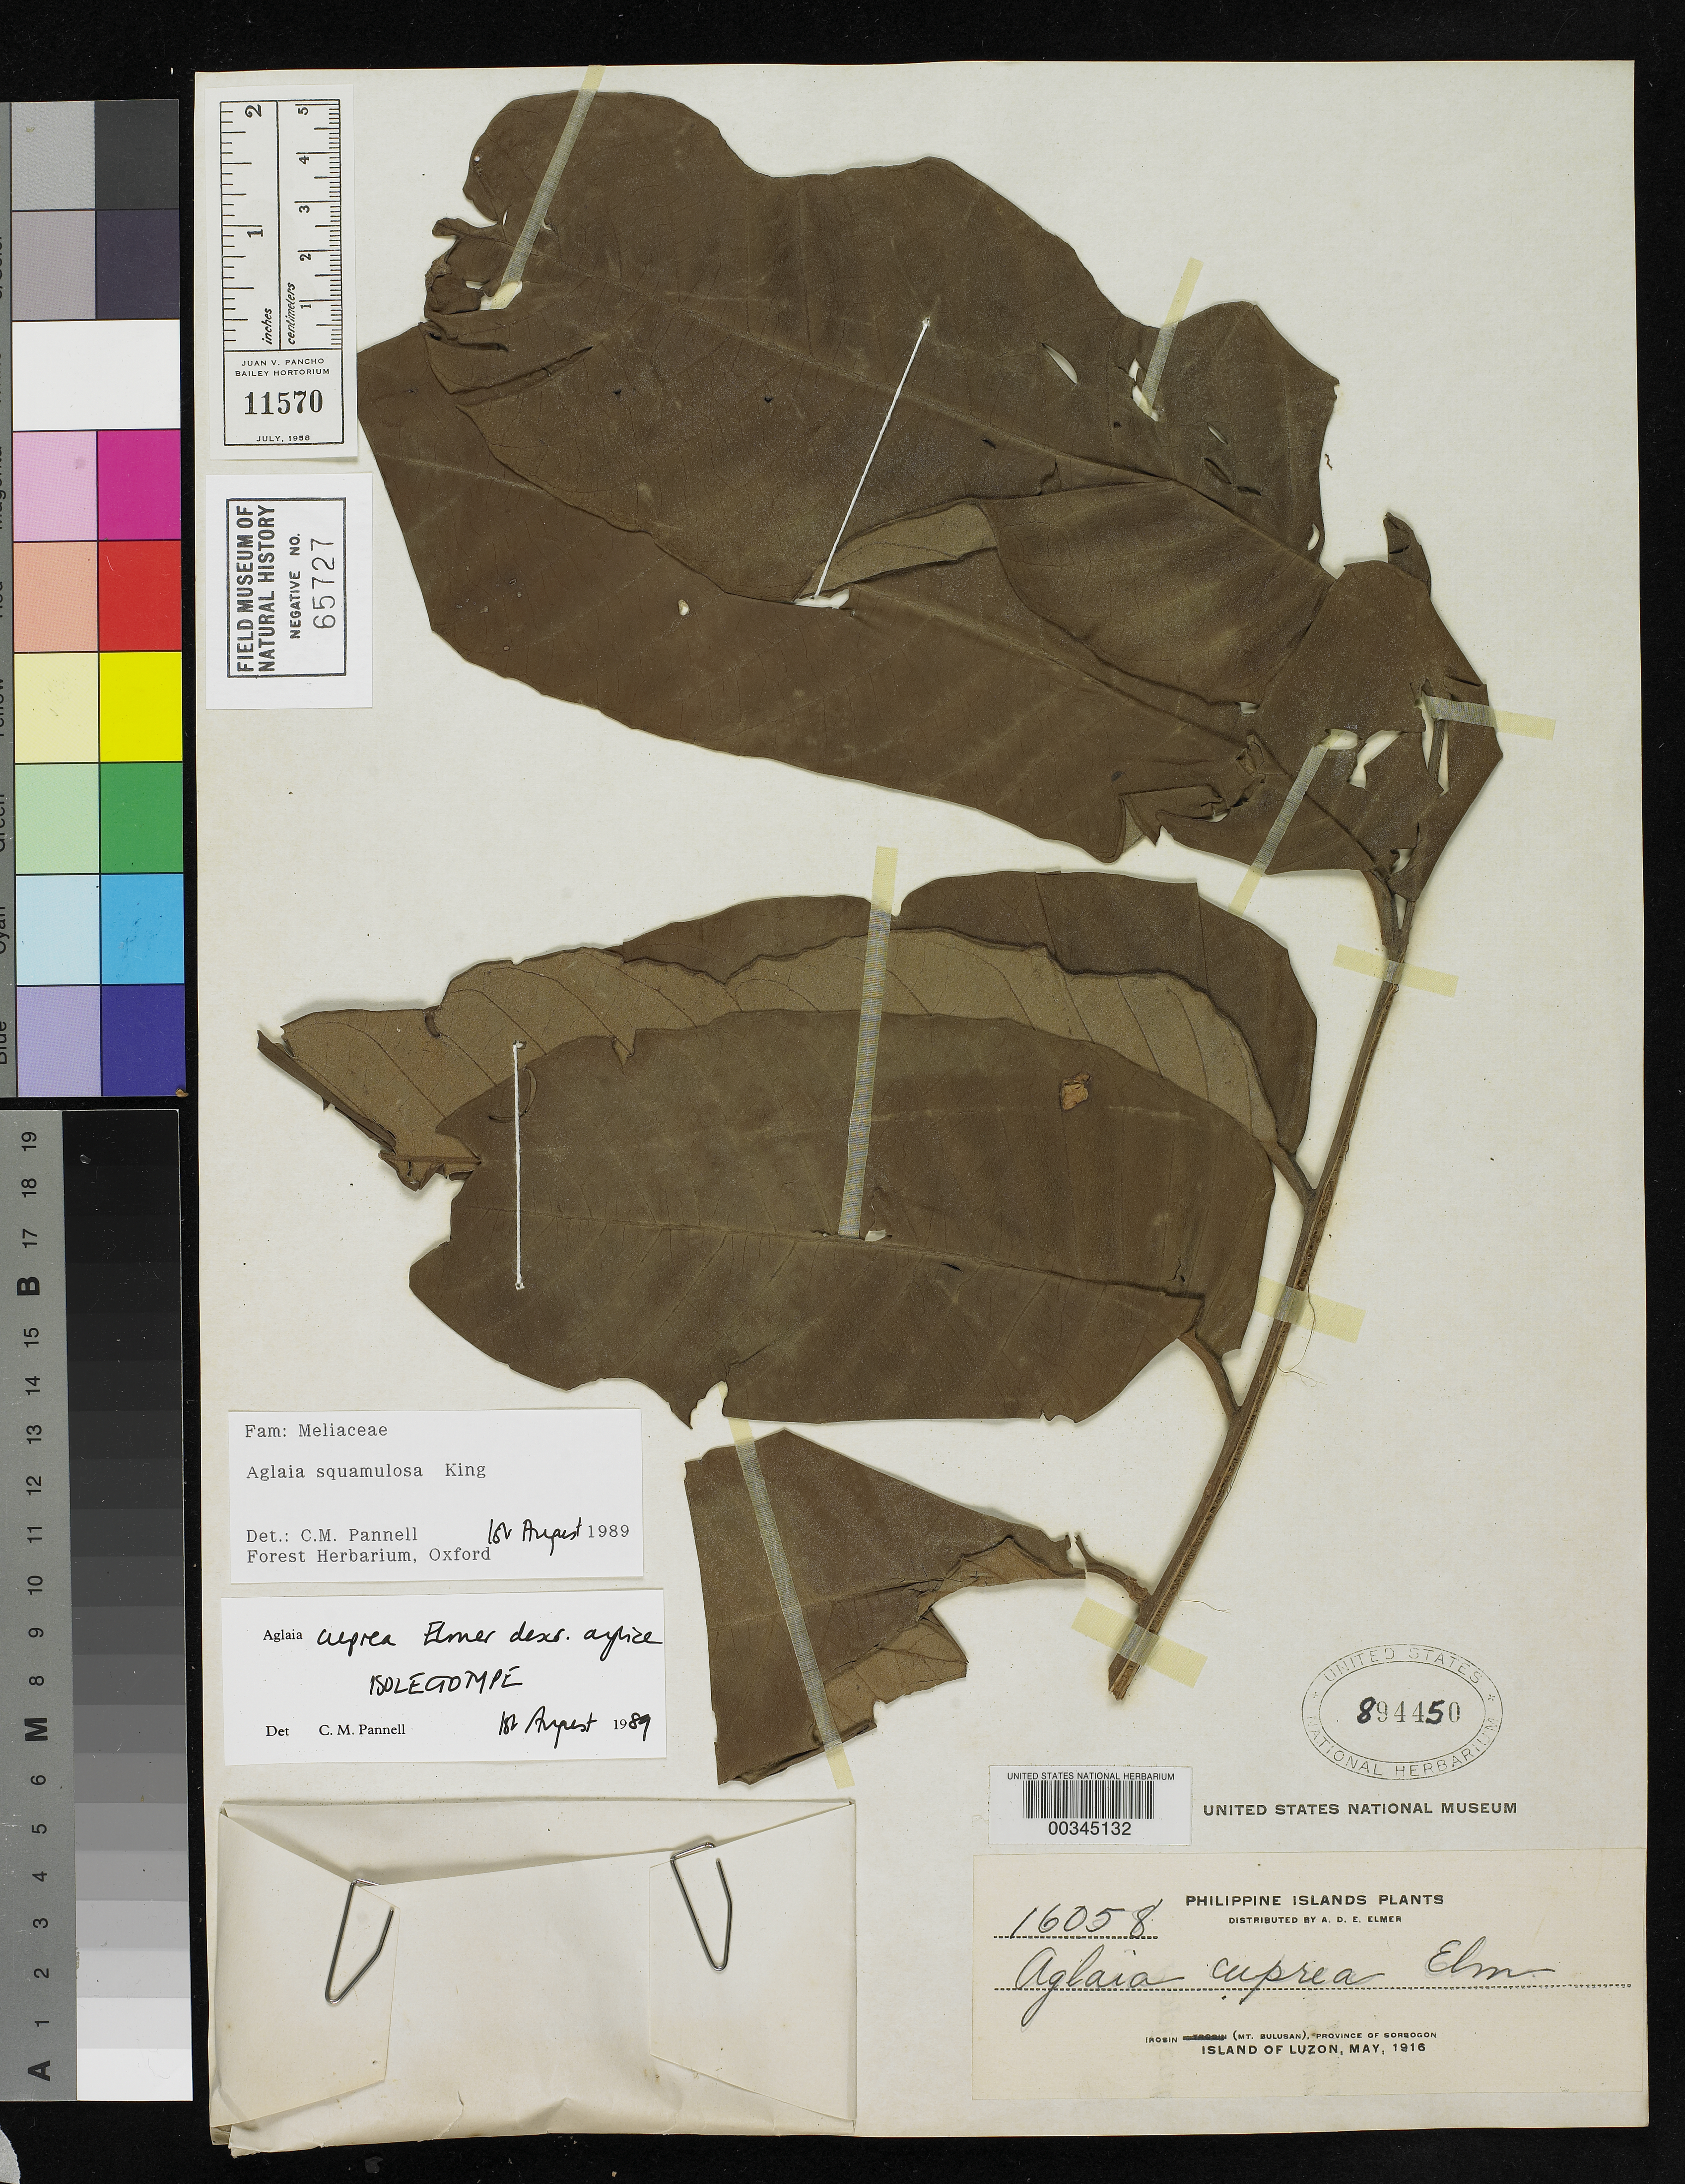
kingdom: Plantae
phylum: Tracheophyta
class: Magnoliopsida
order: Sapindales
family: Meliaceae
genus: Aglaia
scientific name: Aglaia squamulosa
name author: King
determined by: Pannell, C. M.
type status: Voucher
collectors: A. D. E. Elmer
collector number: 16058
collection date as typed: May 1916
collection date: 1916-05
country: Philippines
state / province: Bicol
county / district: Sorsogon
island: Luzon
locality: Irosin (Mt. Bulusan), Province of Sorsogon, Island of Luzon.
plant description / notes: "Type" of Aglaia cuprea Elmer, nom. inval. (publ. without Latin descr. or diagn.); annotated by C.M. Pannell (1989) as "isolectotype", cited in revision (1989) but name not validated & lectotypification not published; specimen re-filed in main herbarium.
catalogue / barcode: US 894450